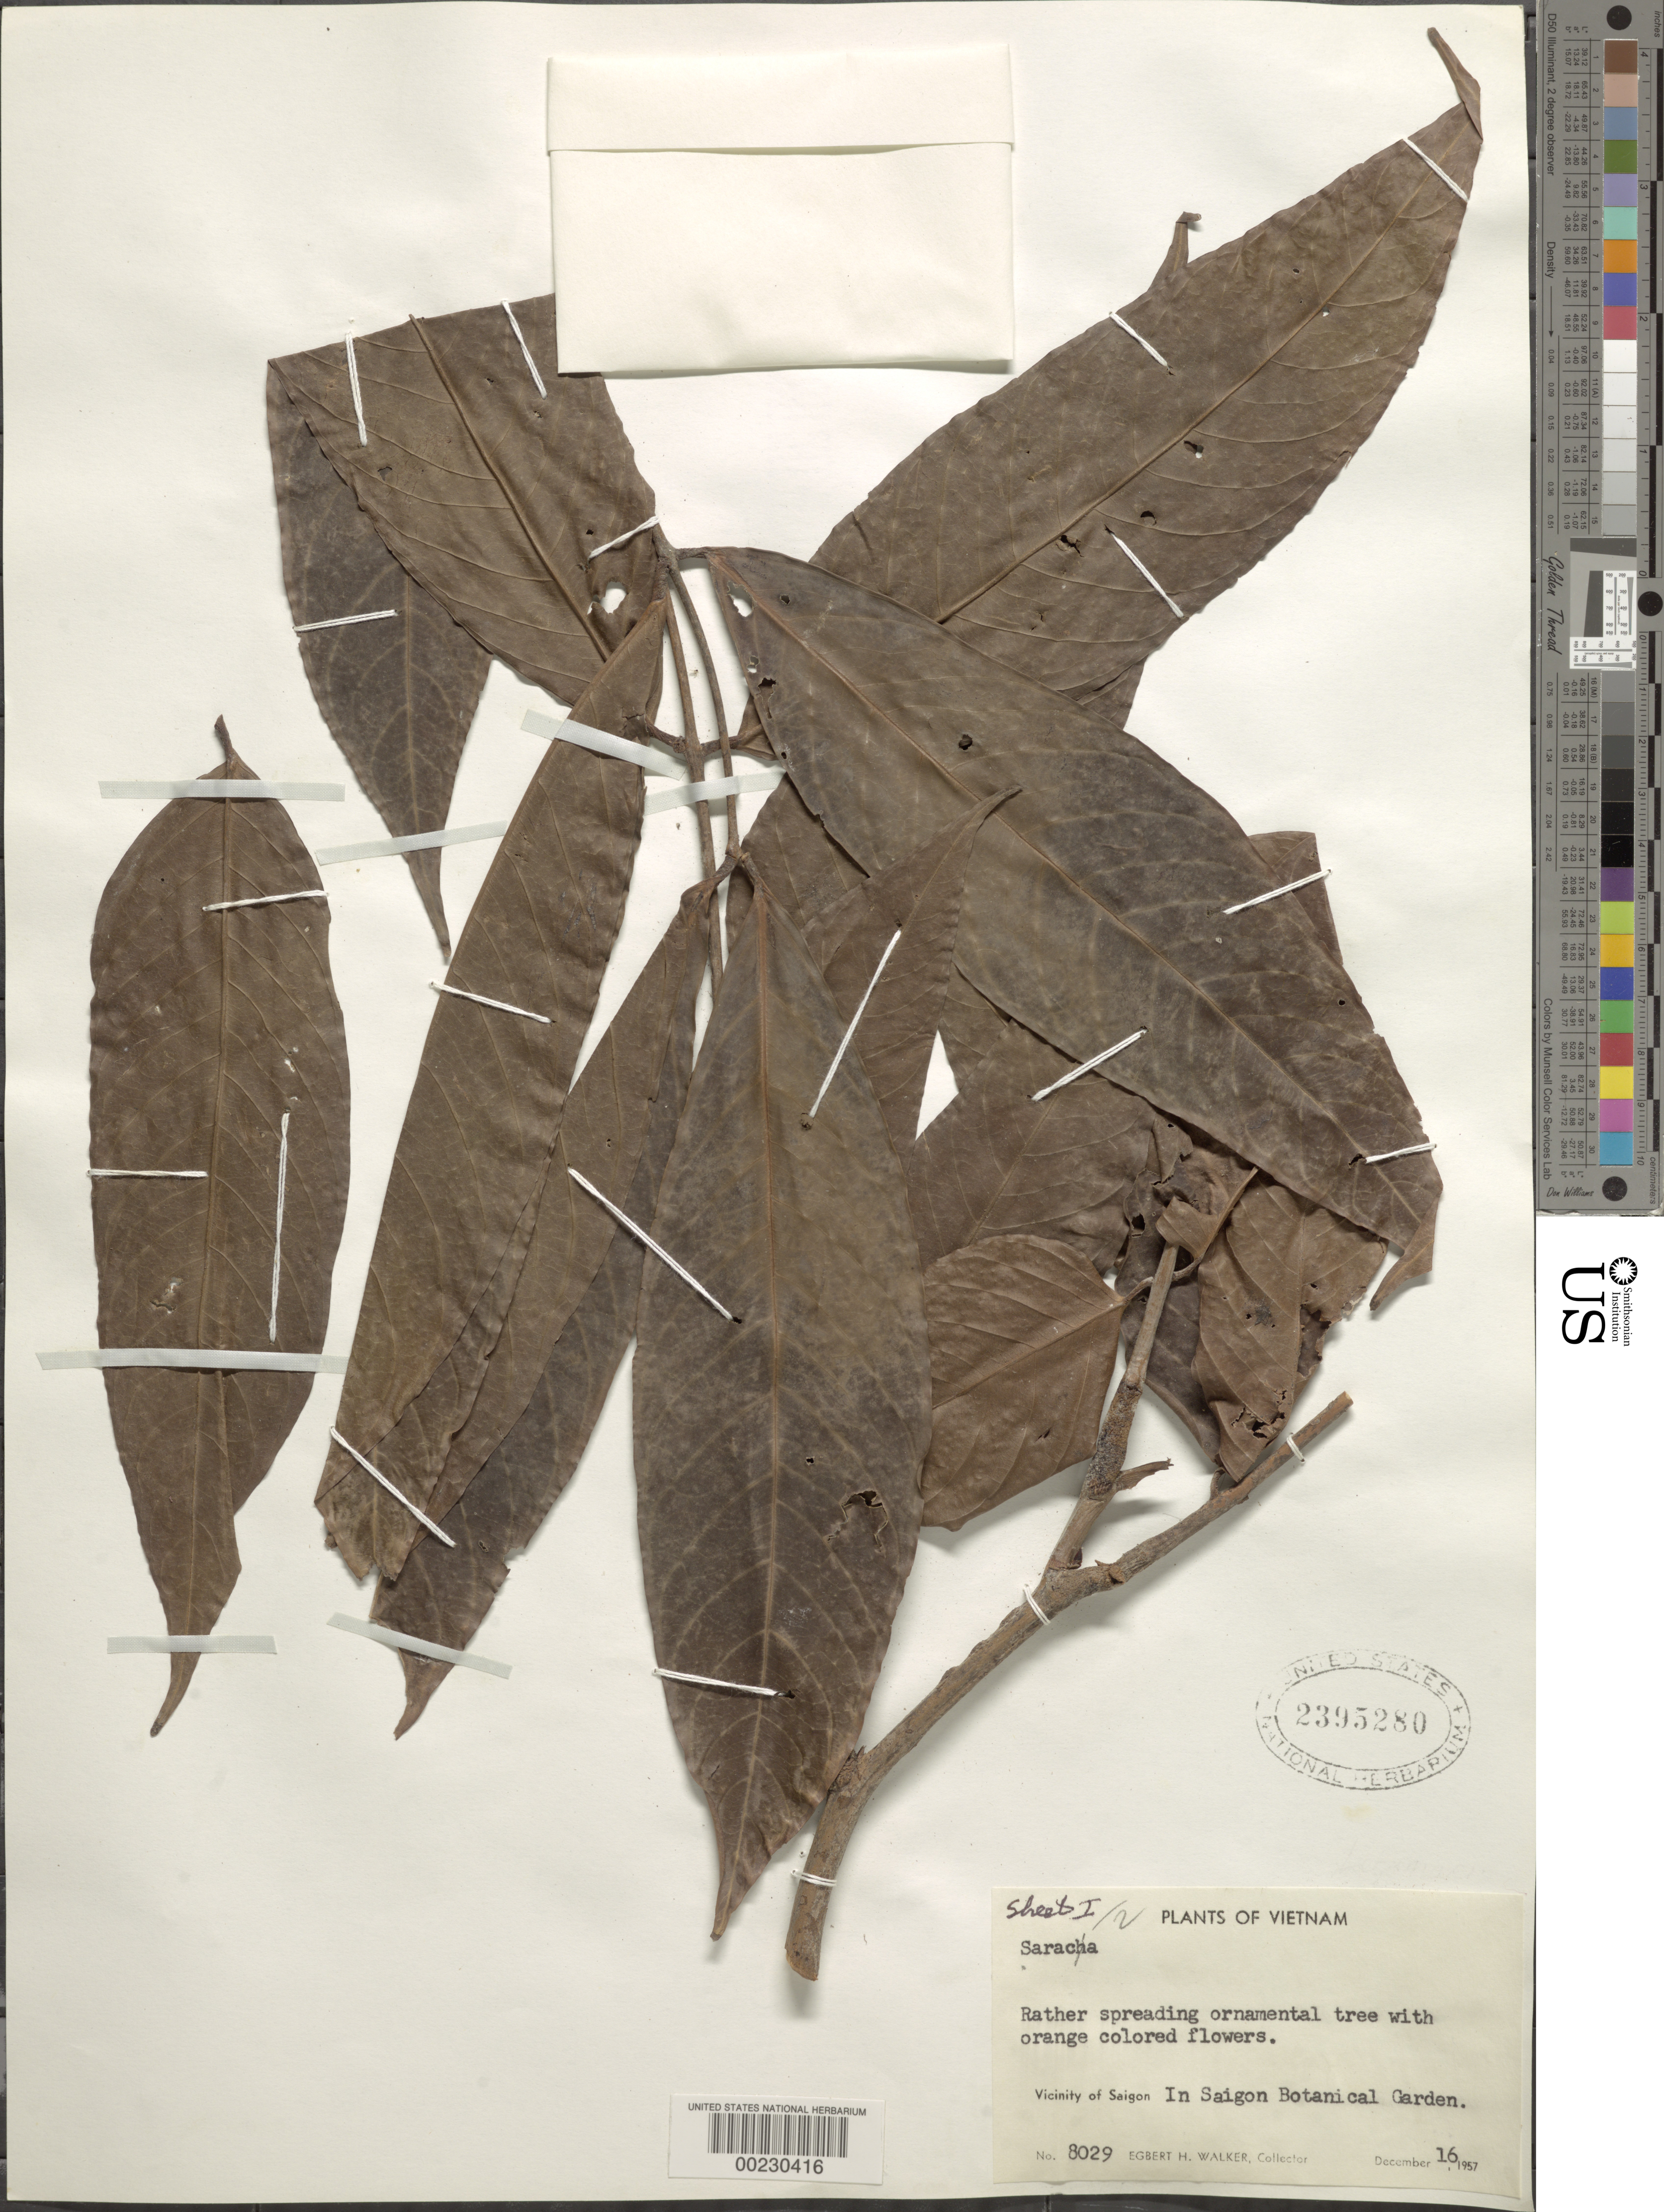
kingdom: Plantae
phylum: Tracheophyta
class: Magnoliopsida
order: Fabales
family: Fabaceae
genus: Saraca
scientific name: Saraca sp.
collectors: E. H. Walker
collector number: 8029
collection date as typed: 16 Dec 1957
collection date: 1957-12-16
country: Vietnam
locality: In saigon botanical garden; vicinity of saigon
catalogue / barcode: US 2395280